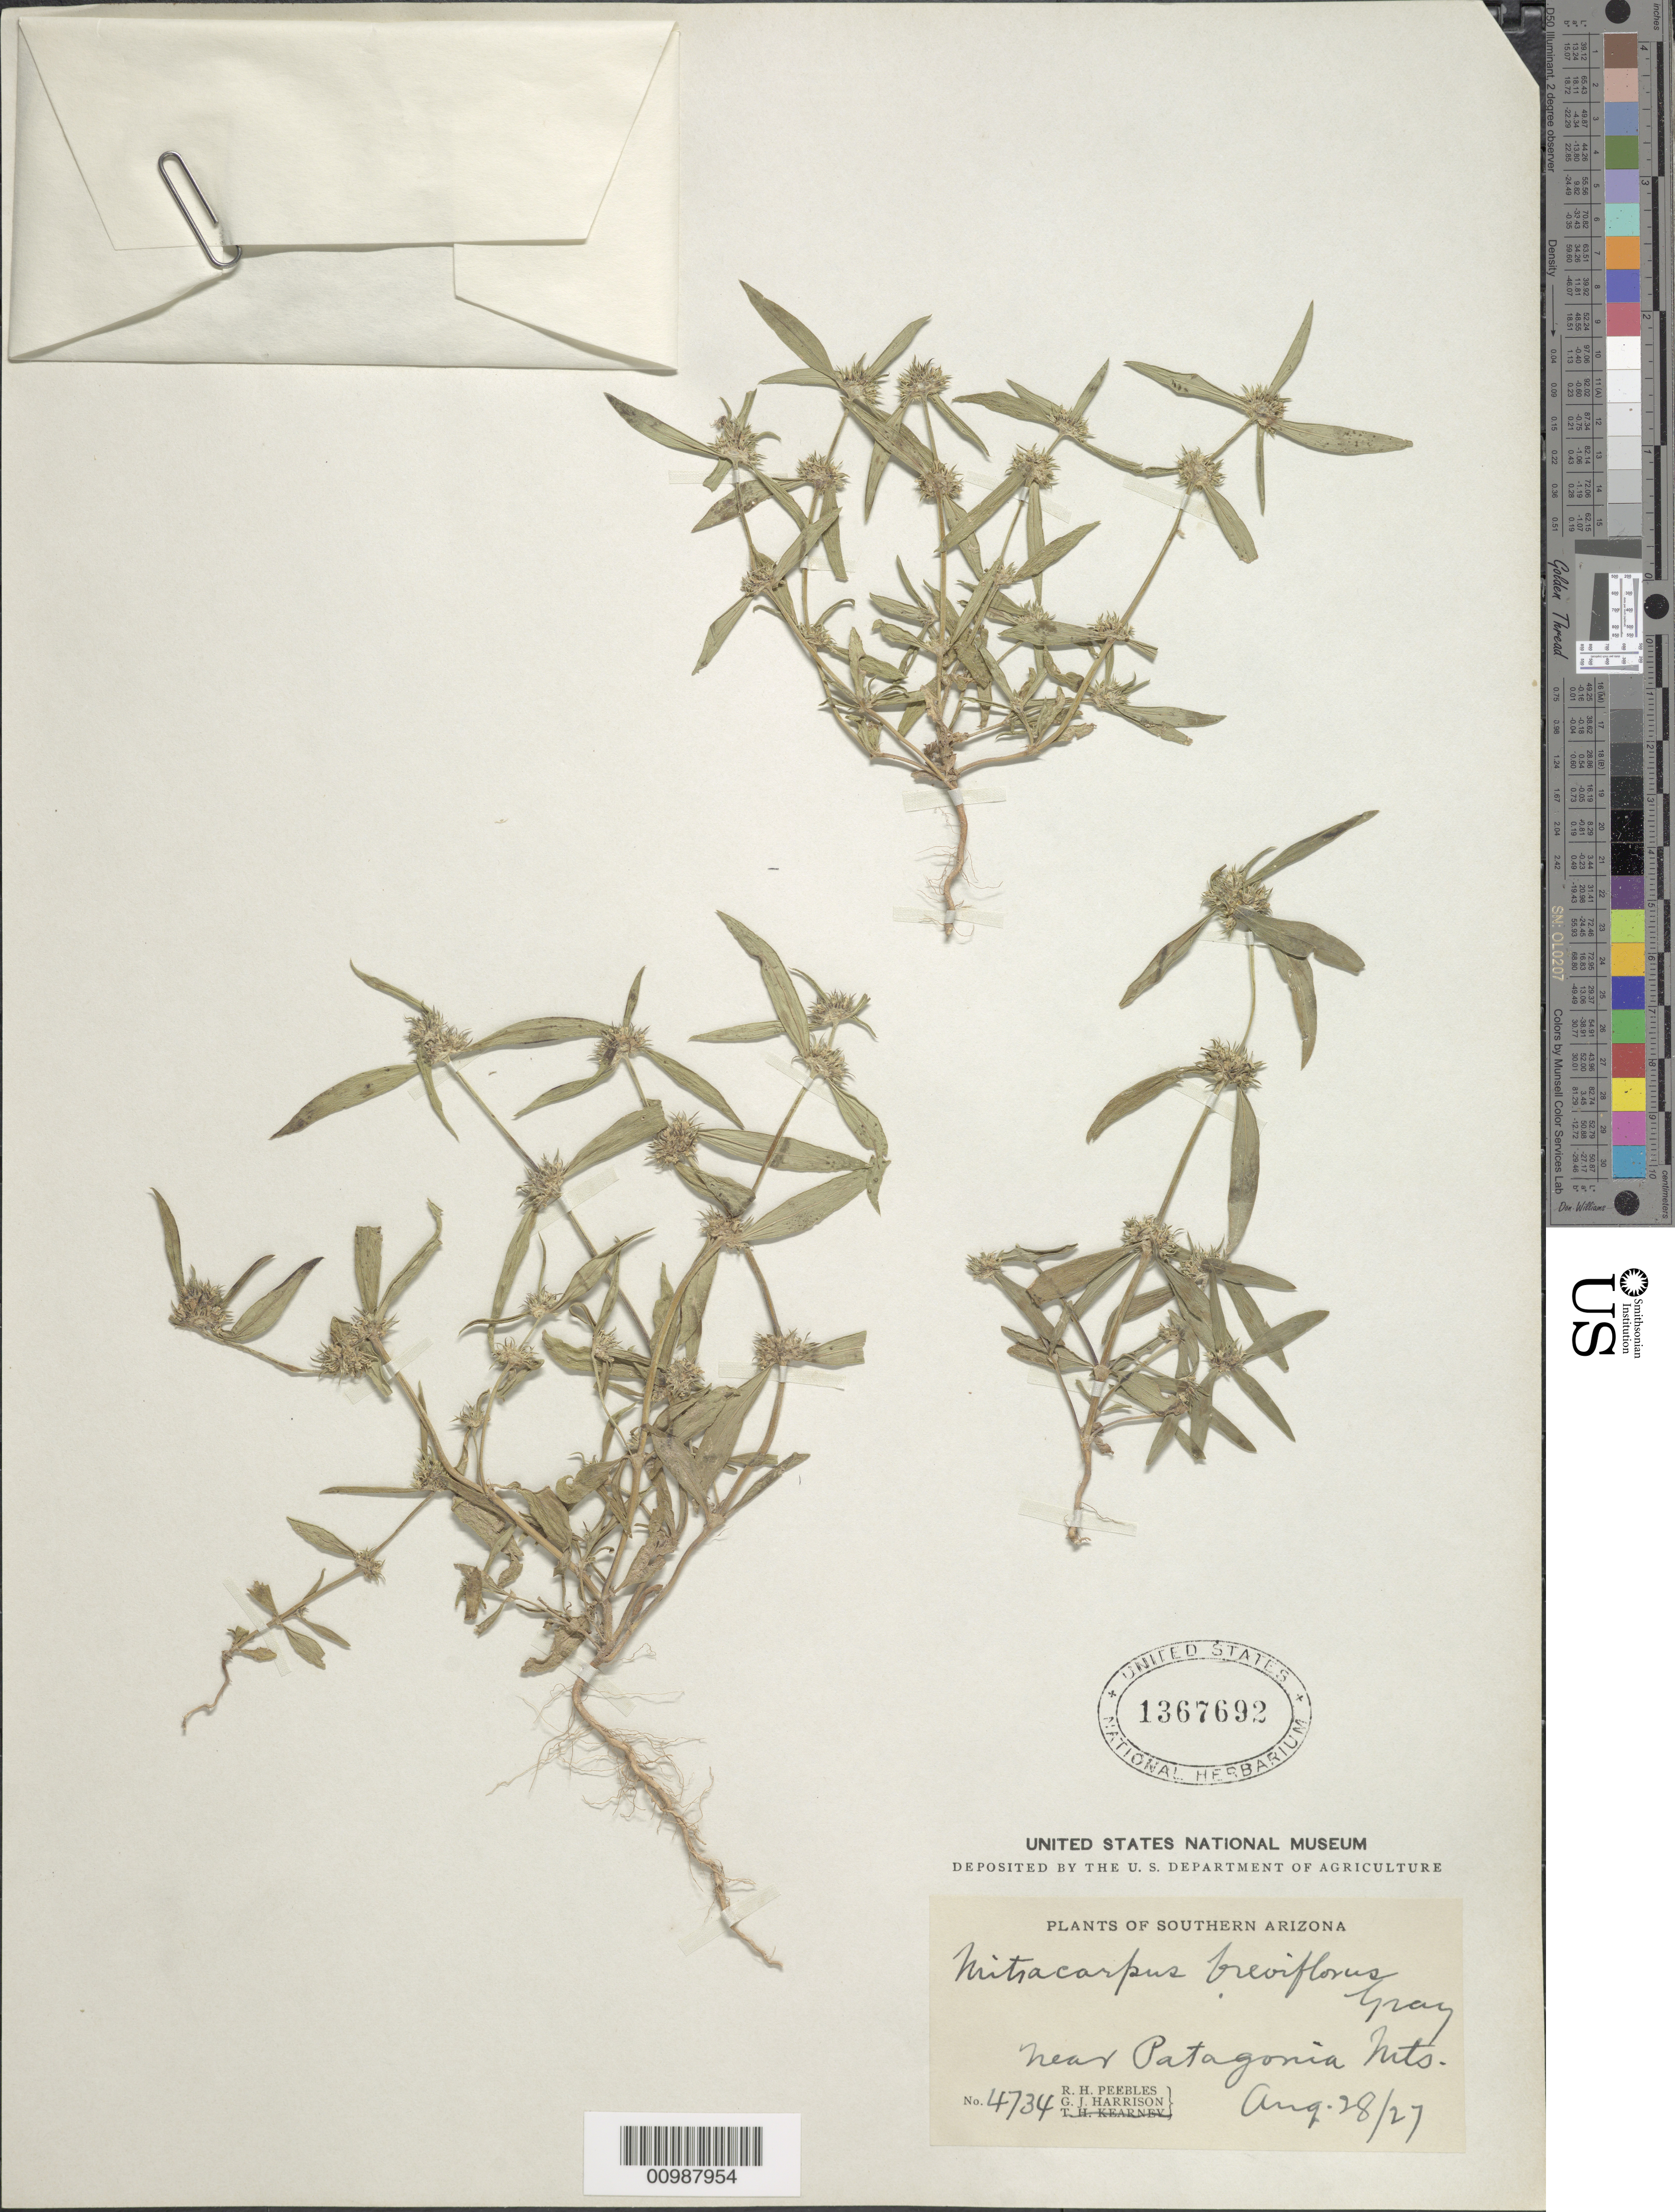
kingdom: Plantae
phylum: Tracheophyta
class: Magnoliopsida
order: Gentianales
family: Rubiaceae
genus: Mitracarpus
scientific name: Mitracarpus breviflorus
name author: A. Gray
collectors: R. H. Peebles & G. J. Harrison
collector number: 4734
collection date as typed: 28 Aug 1827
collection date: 1827-08-28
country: United States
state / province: Arizona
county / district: Santa Cruz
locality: Near Patagonia Mountains.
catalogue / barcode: US 1367692